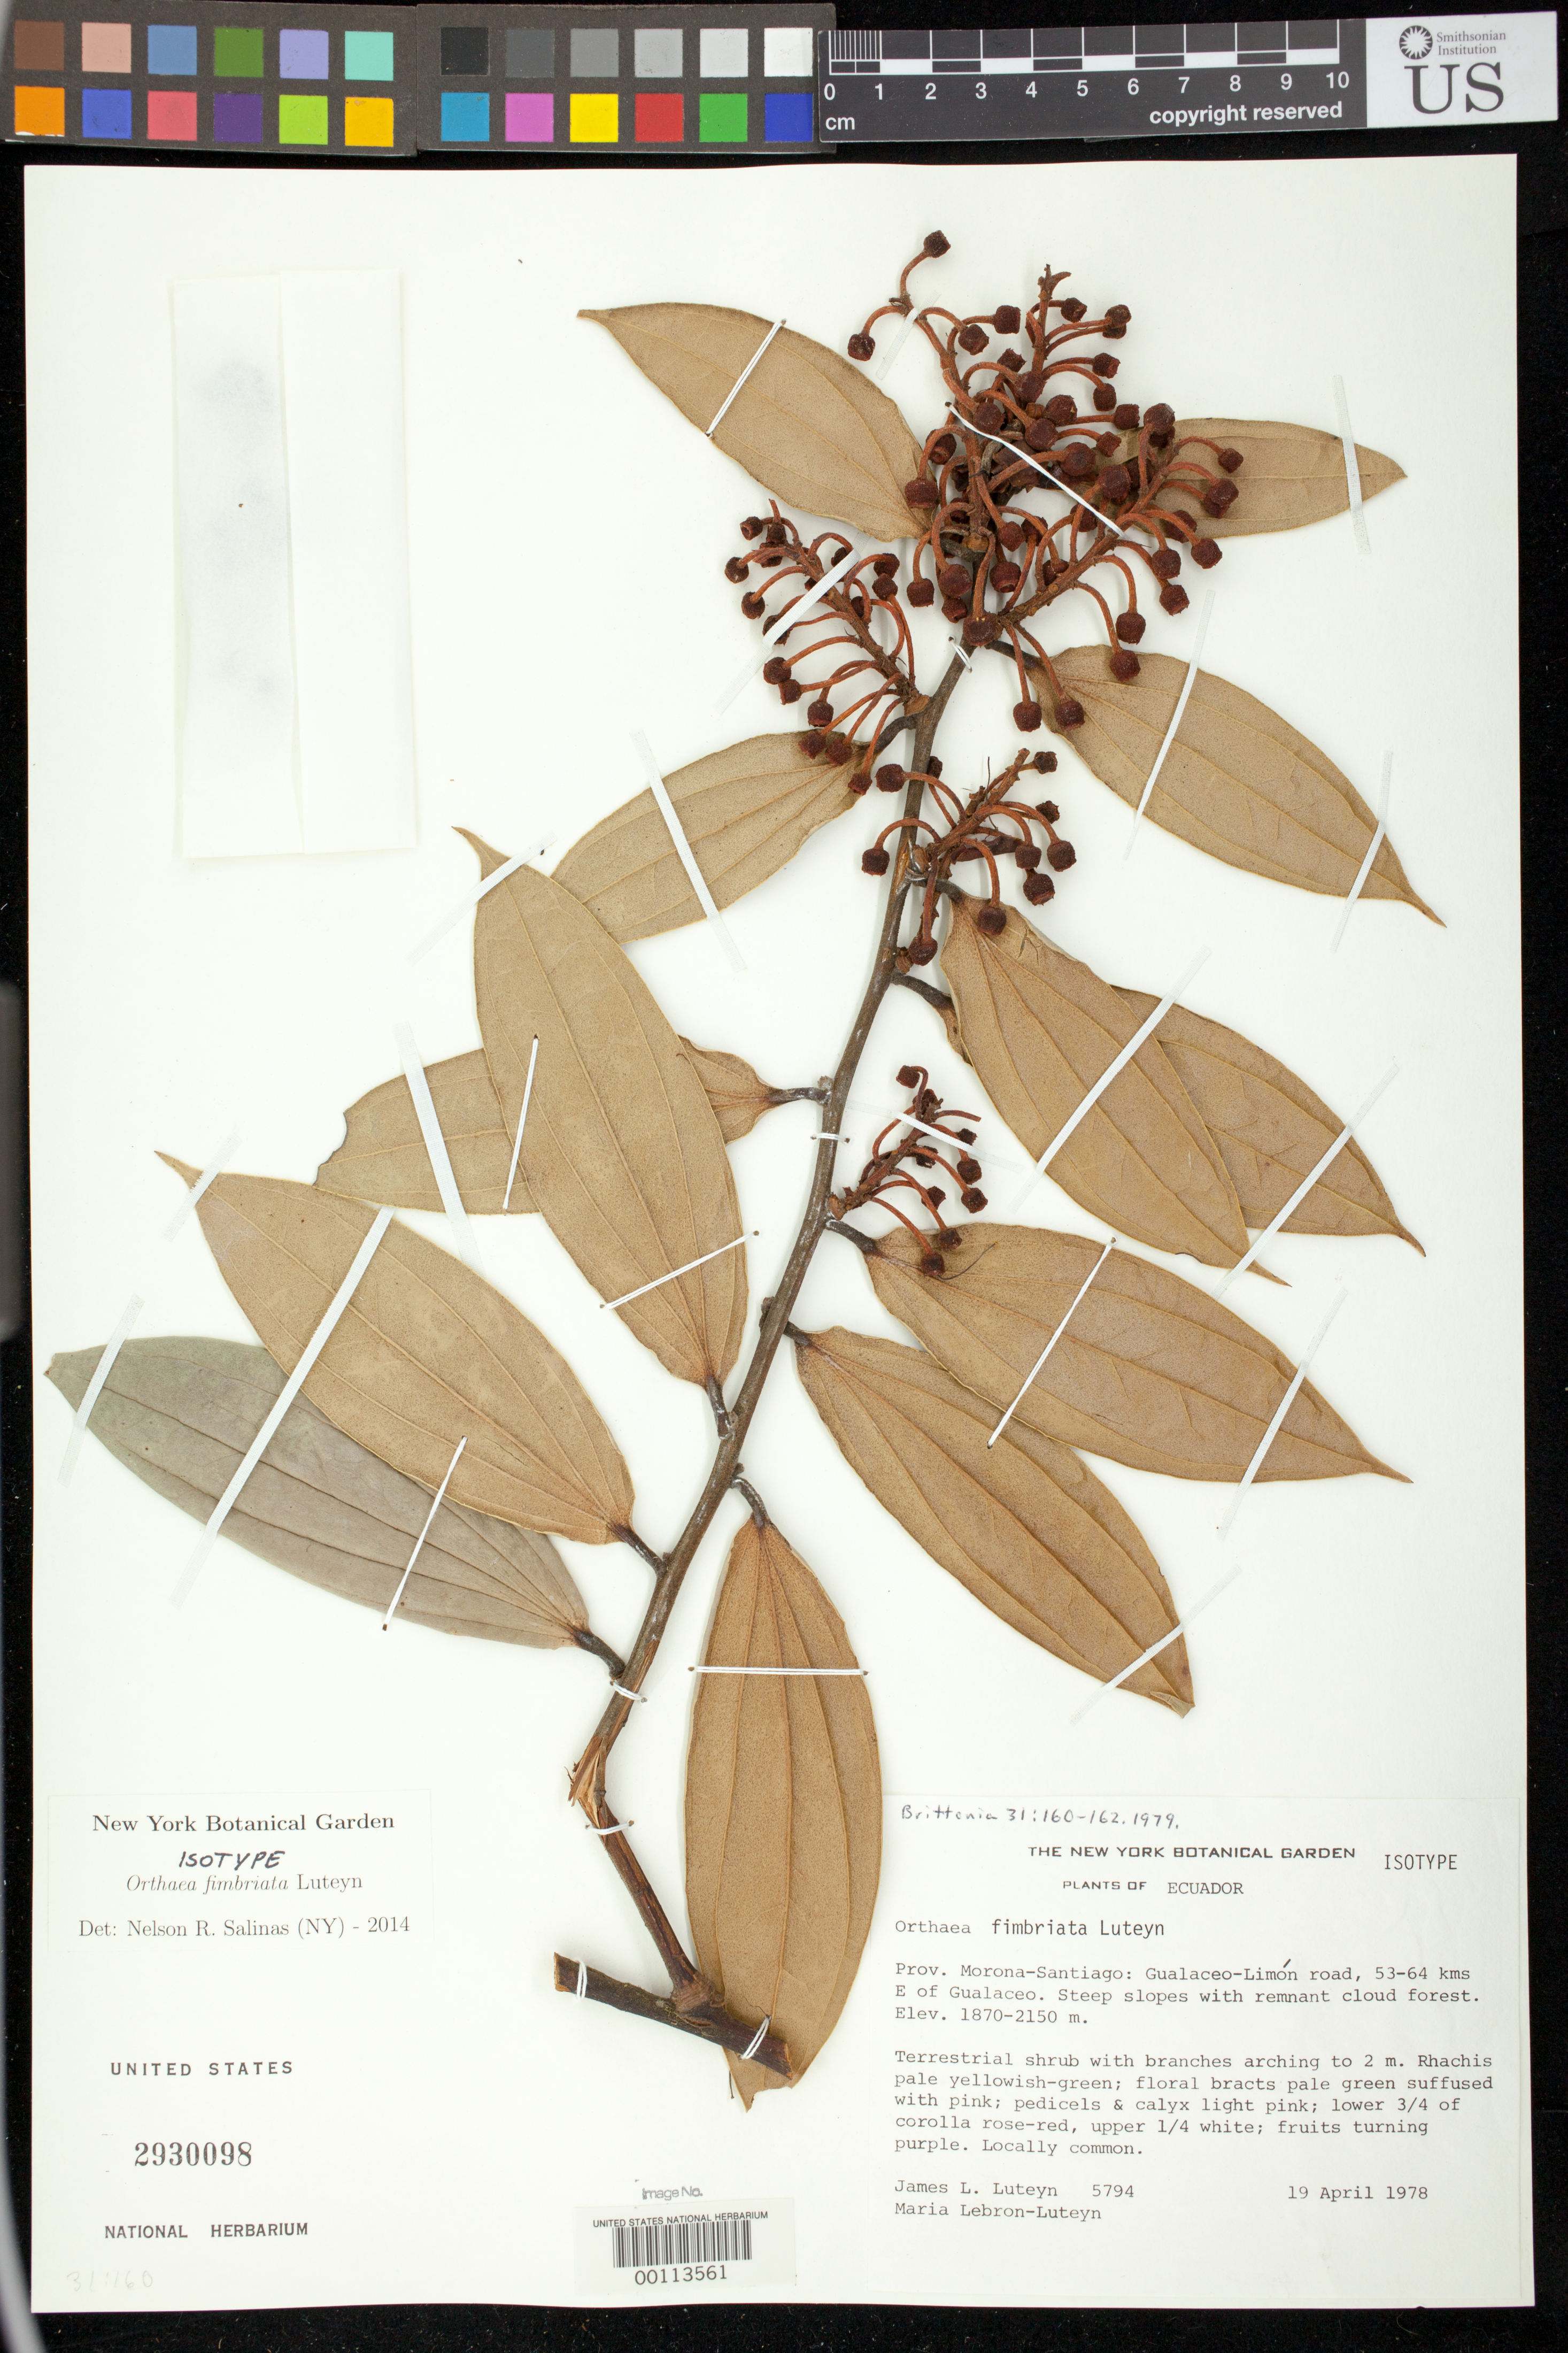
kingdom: Plantae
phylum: Tracheophyta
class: Magnoliopsida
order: Ericales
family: Ericaceae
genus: Orthaea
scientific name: Orthaea fimbriata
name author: Luteyn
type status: Isotype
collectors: J. L. Luteyn & M. L. Lebrón-Luteyn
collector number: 5794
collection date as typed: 19 Apr 1978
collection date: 1978-04-19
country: Ecuador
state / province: Morona-Santiago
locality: Gualaceo-Limon road., 53-64 kms E of Gualaceo.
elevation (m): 1870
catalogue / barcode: US 2930098